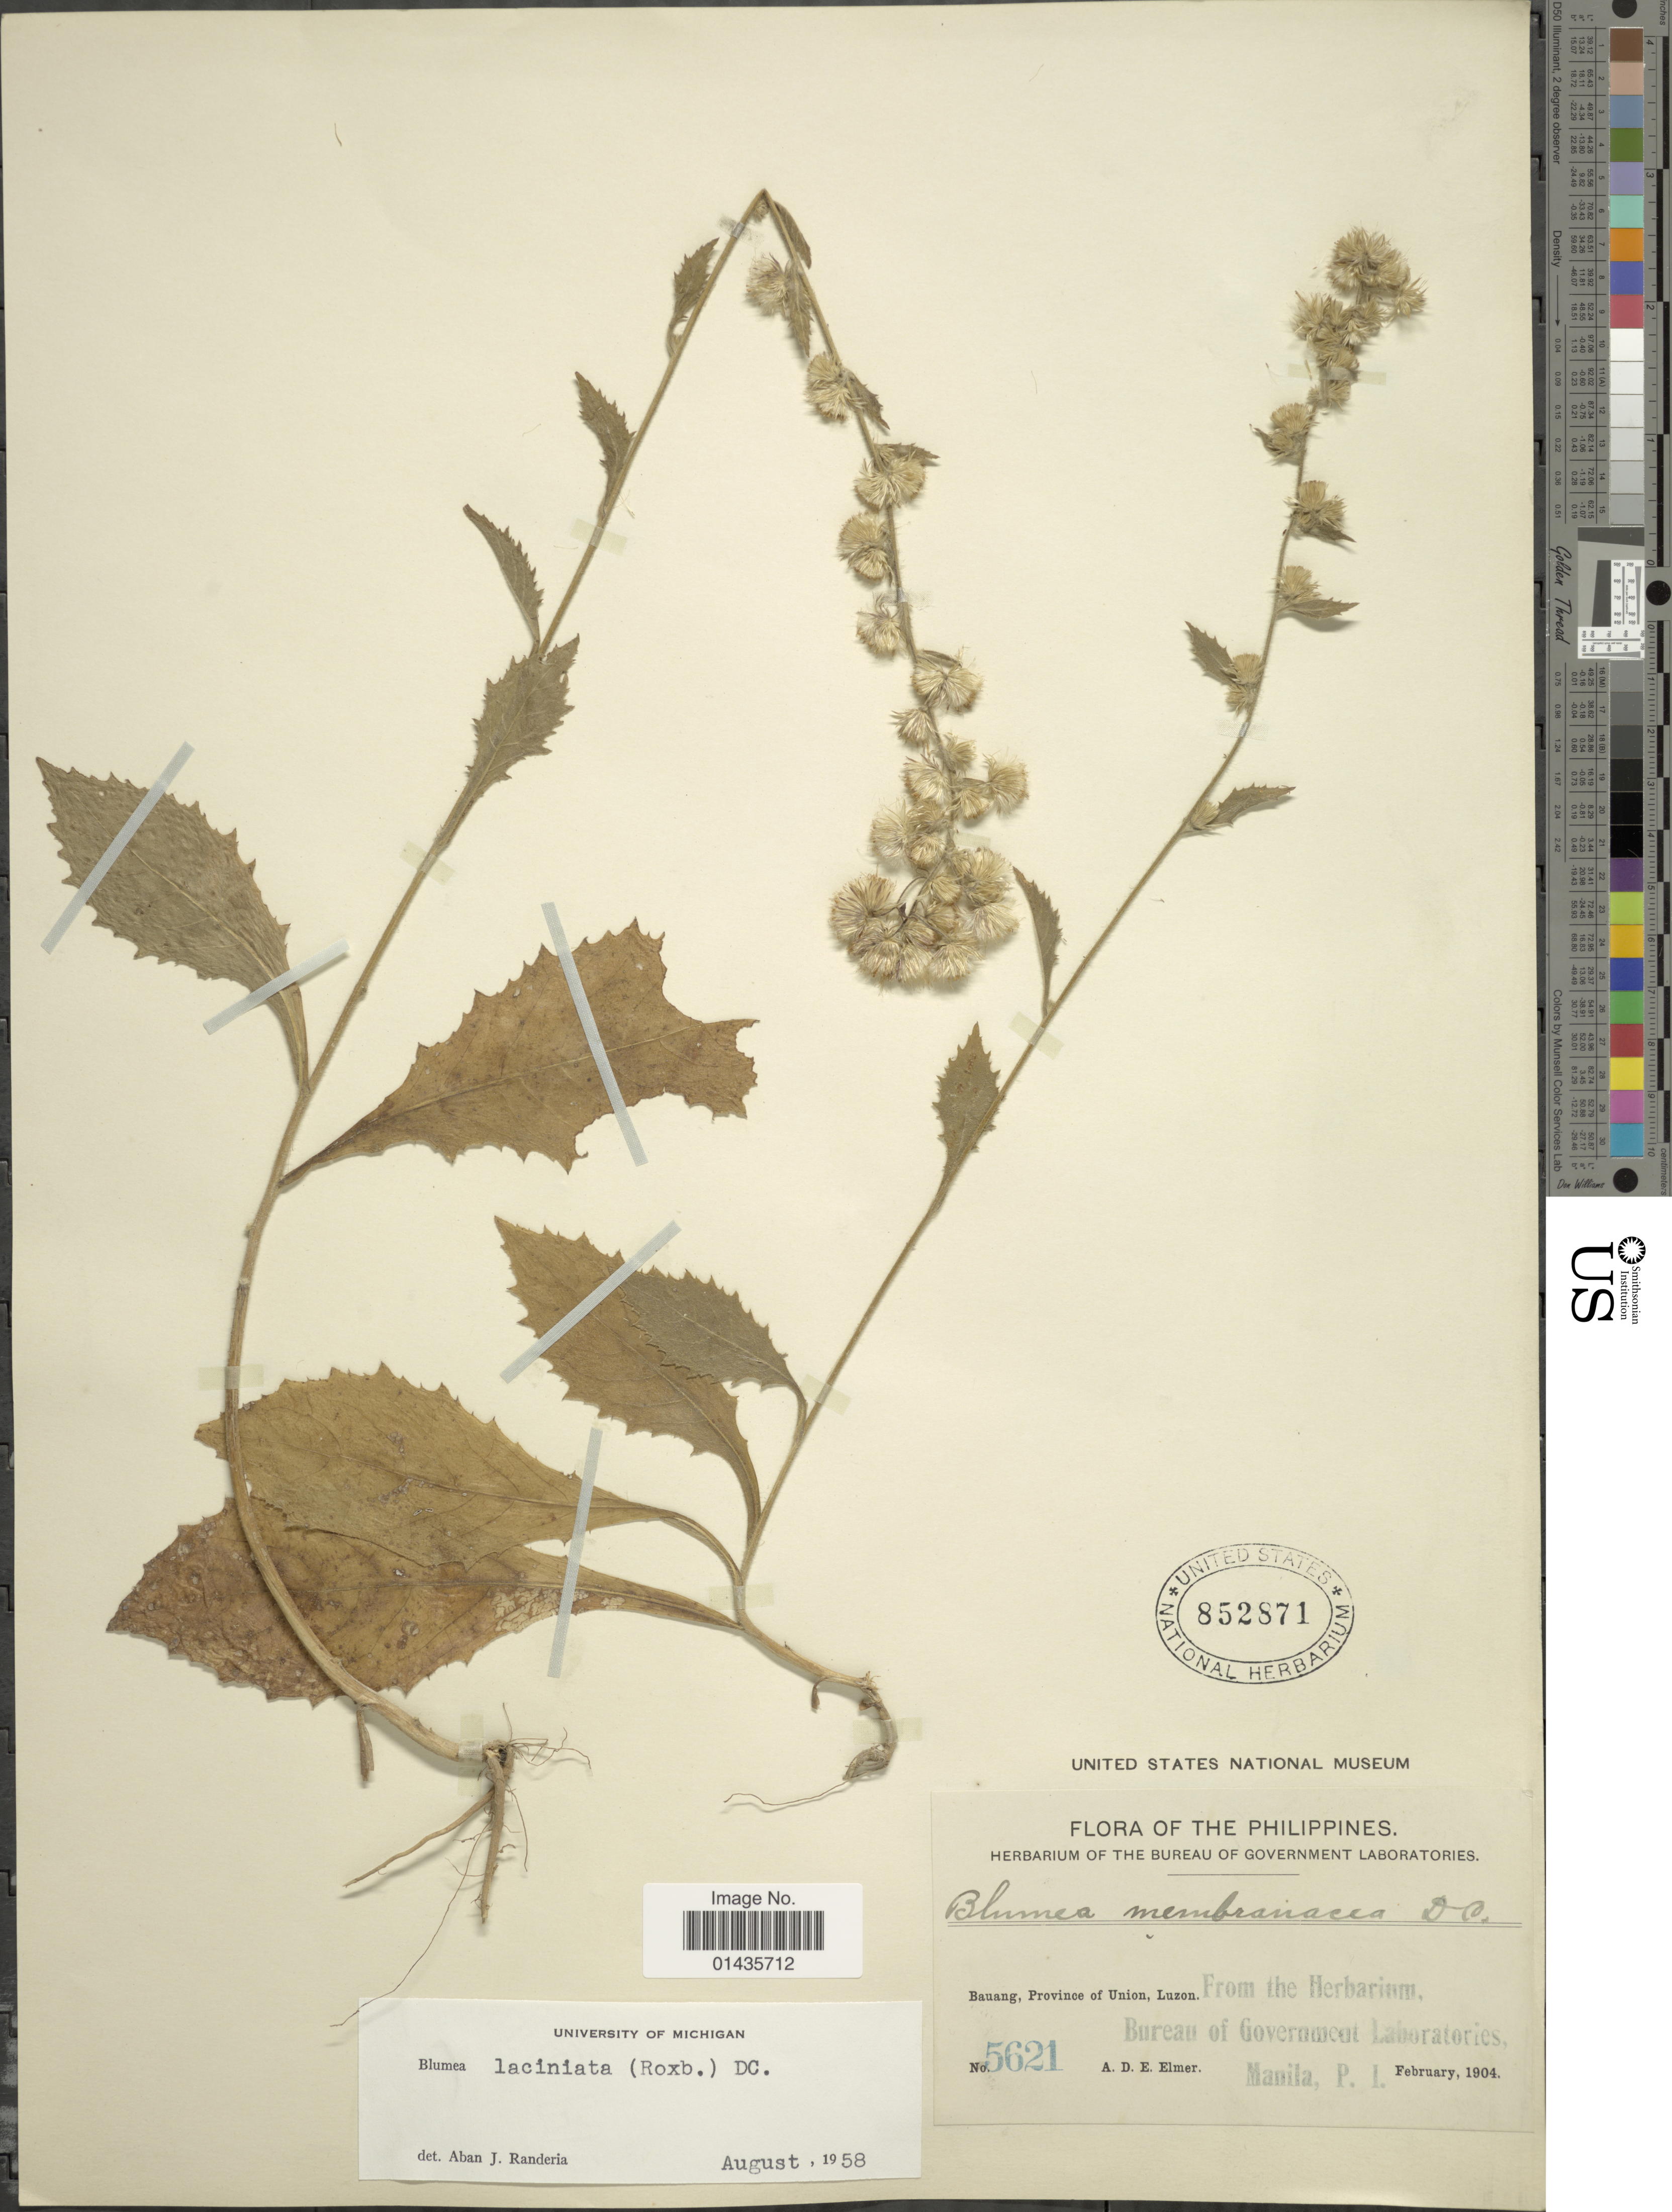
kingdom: Plantae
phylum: Tracheophyta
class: Magnoliopsida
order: Asterales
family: Asteraceae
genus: Blumea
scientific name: Blumea laciniata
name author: (Roxb.) DC.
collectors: A. D. E. Elmer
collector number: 5621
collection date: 1904-02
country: Philippines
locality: Bauang, Province of Union, Luzon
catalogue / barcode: US 852871